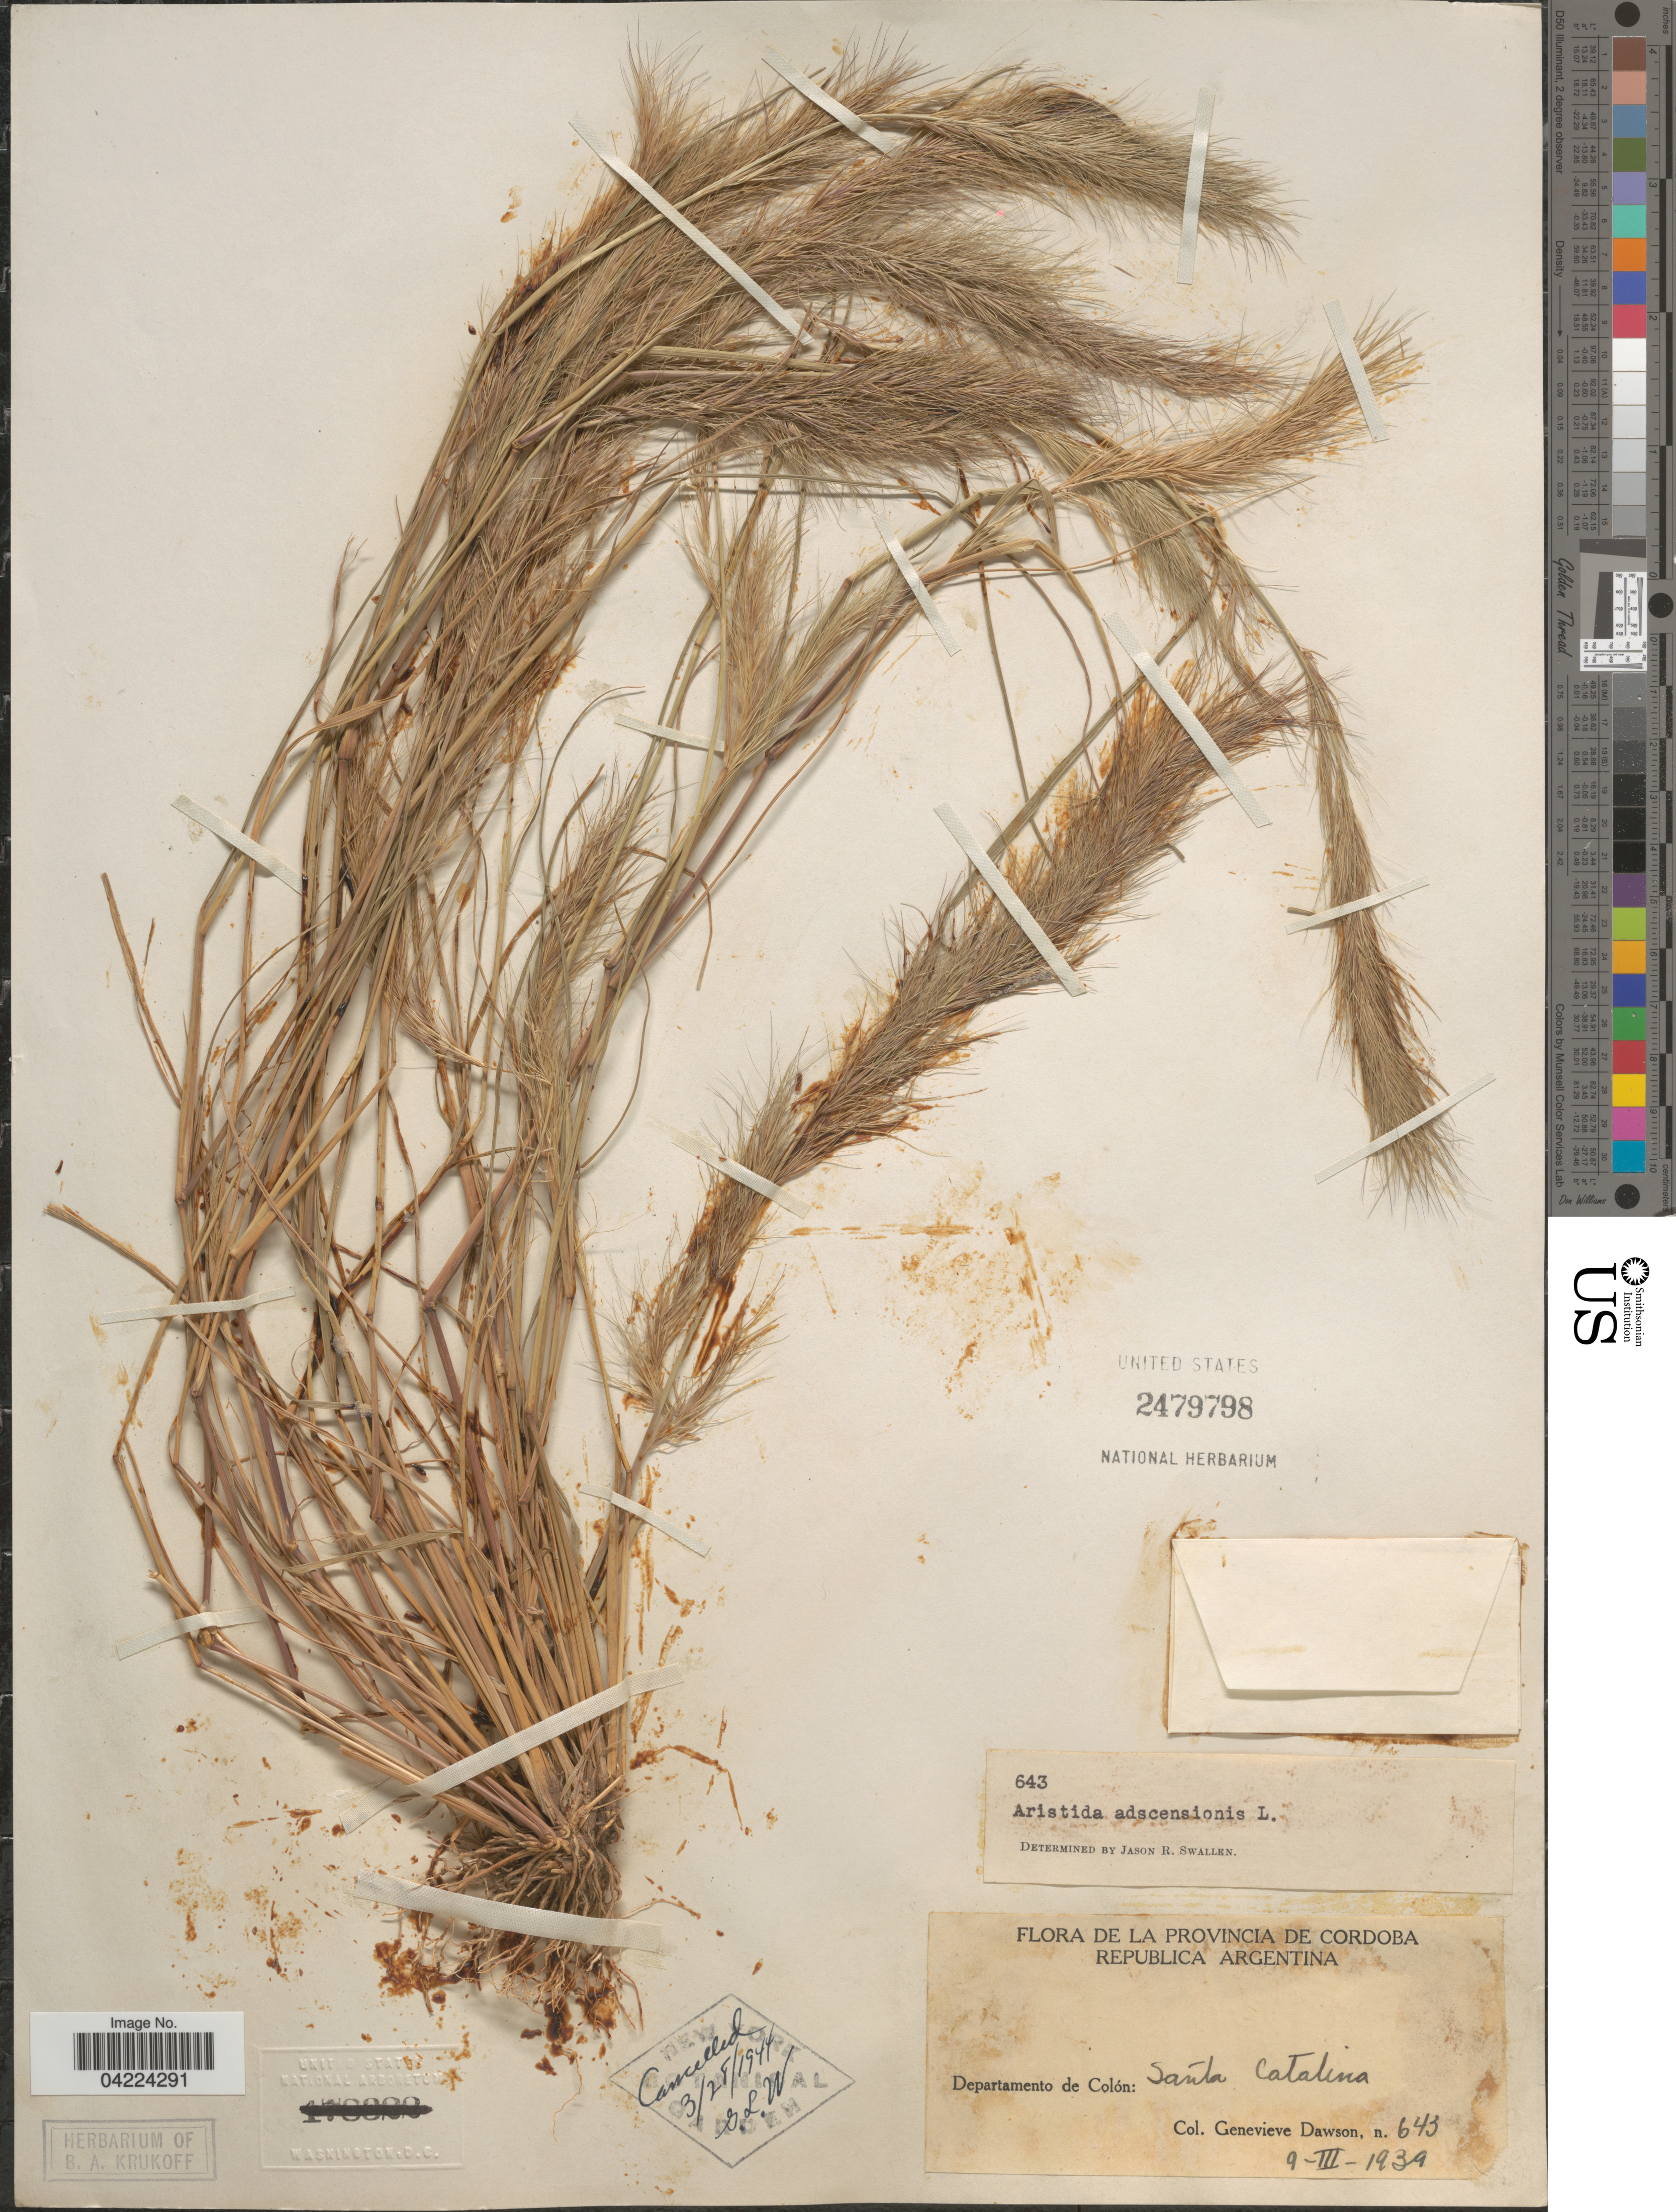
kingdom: Plantae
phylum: Tracheophyta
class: Liliopsida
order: Poales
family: Poaceae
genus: Aristida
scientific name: Aristida adscensionis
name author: L.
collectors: G. Dawson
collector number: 643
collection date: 1939-03-09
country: Argentina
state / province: Cordoba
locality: Departamento de Colón: Santa Catalina.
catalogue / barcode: US 2479798